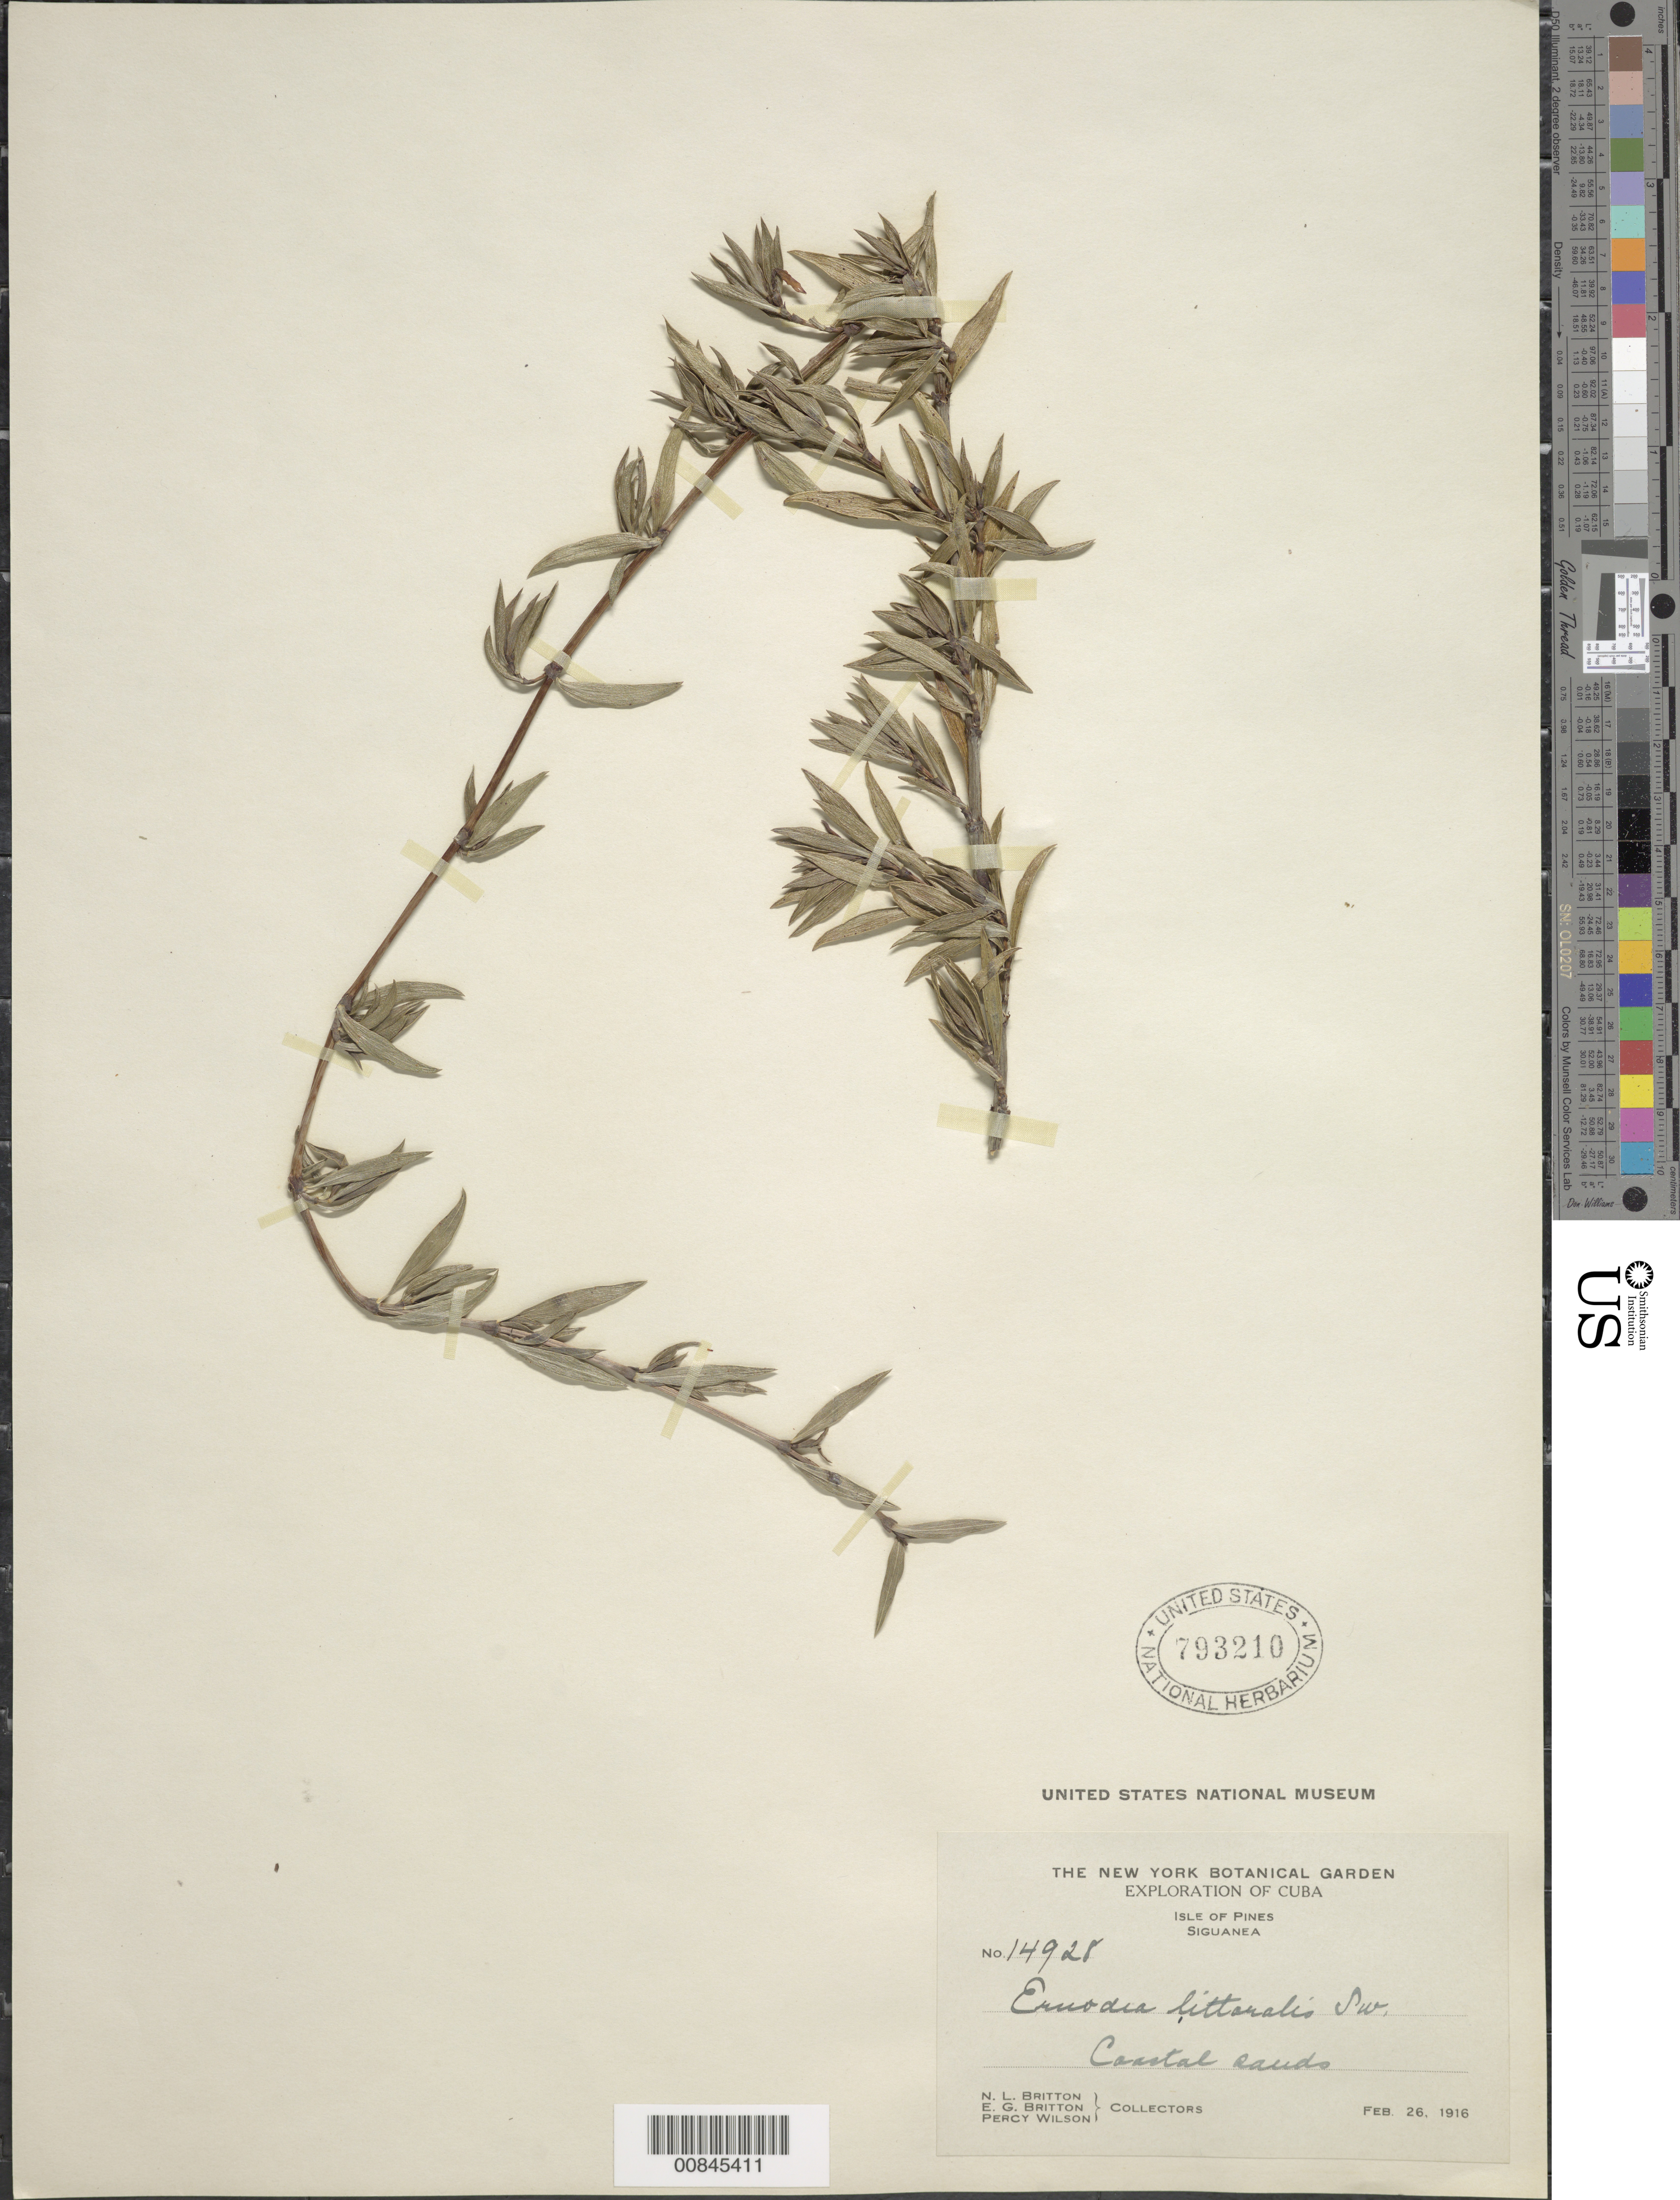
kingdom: Plantae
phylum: Tracheophyta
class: Magnoliopsida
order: Gentianales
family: Rubiaceae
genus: Ernodea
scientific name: Ernodea littoralis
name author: Sw.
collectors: N. Britton, E. G. Britton & P. Wilson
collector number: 14928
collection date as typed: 26 Feb 1916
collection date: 1916-02-26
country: Cuba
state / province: Isla de La Juventud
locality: Siguanea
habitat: Coastal sands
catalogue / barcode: US 793210